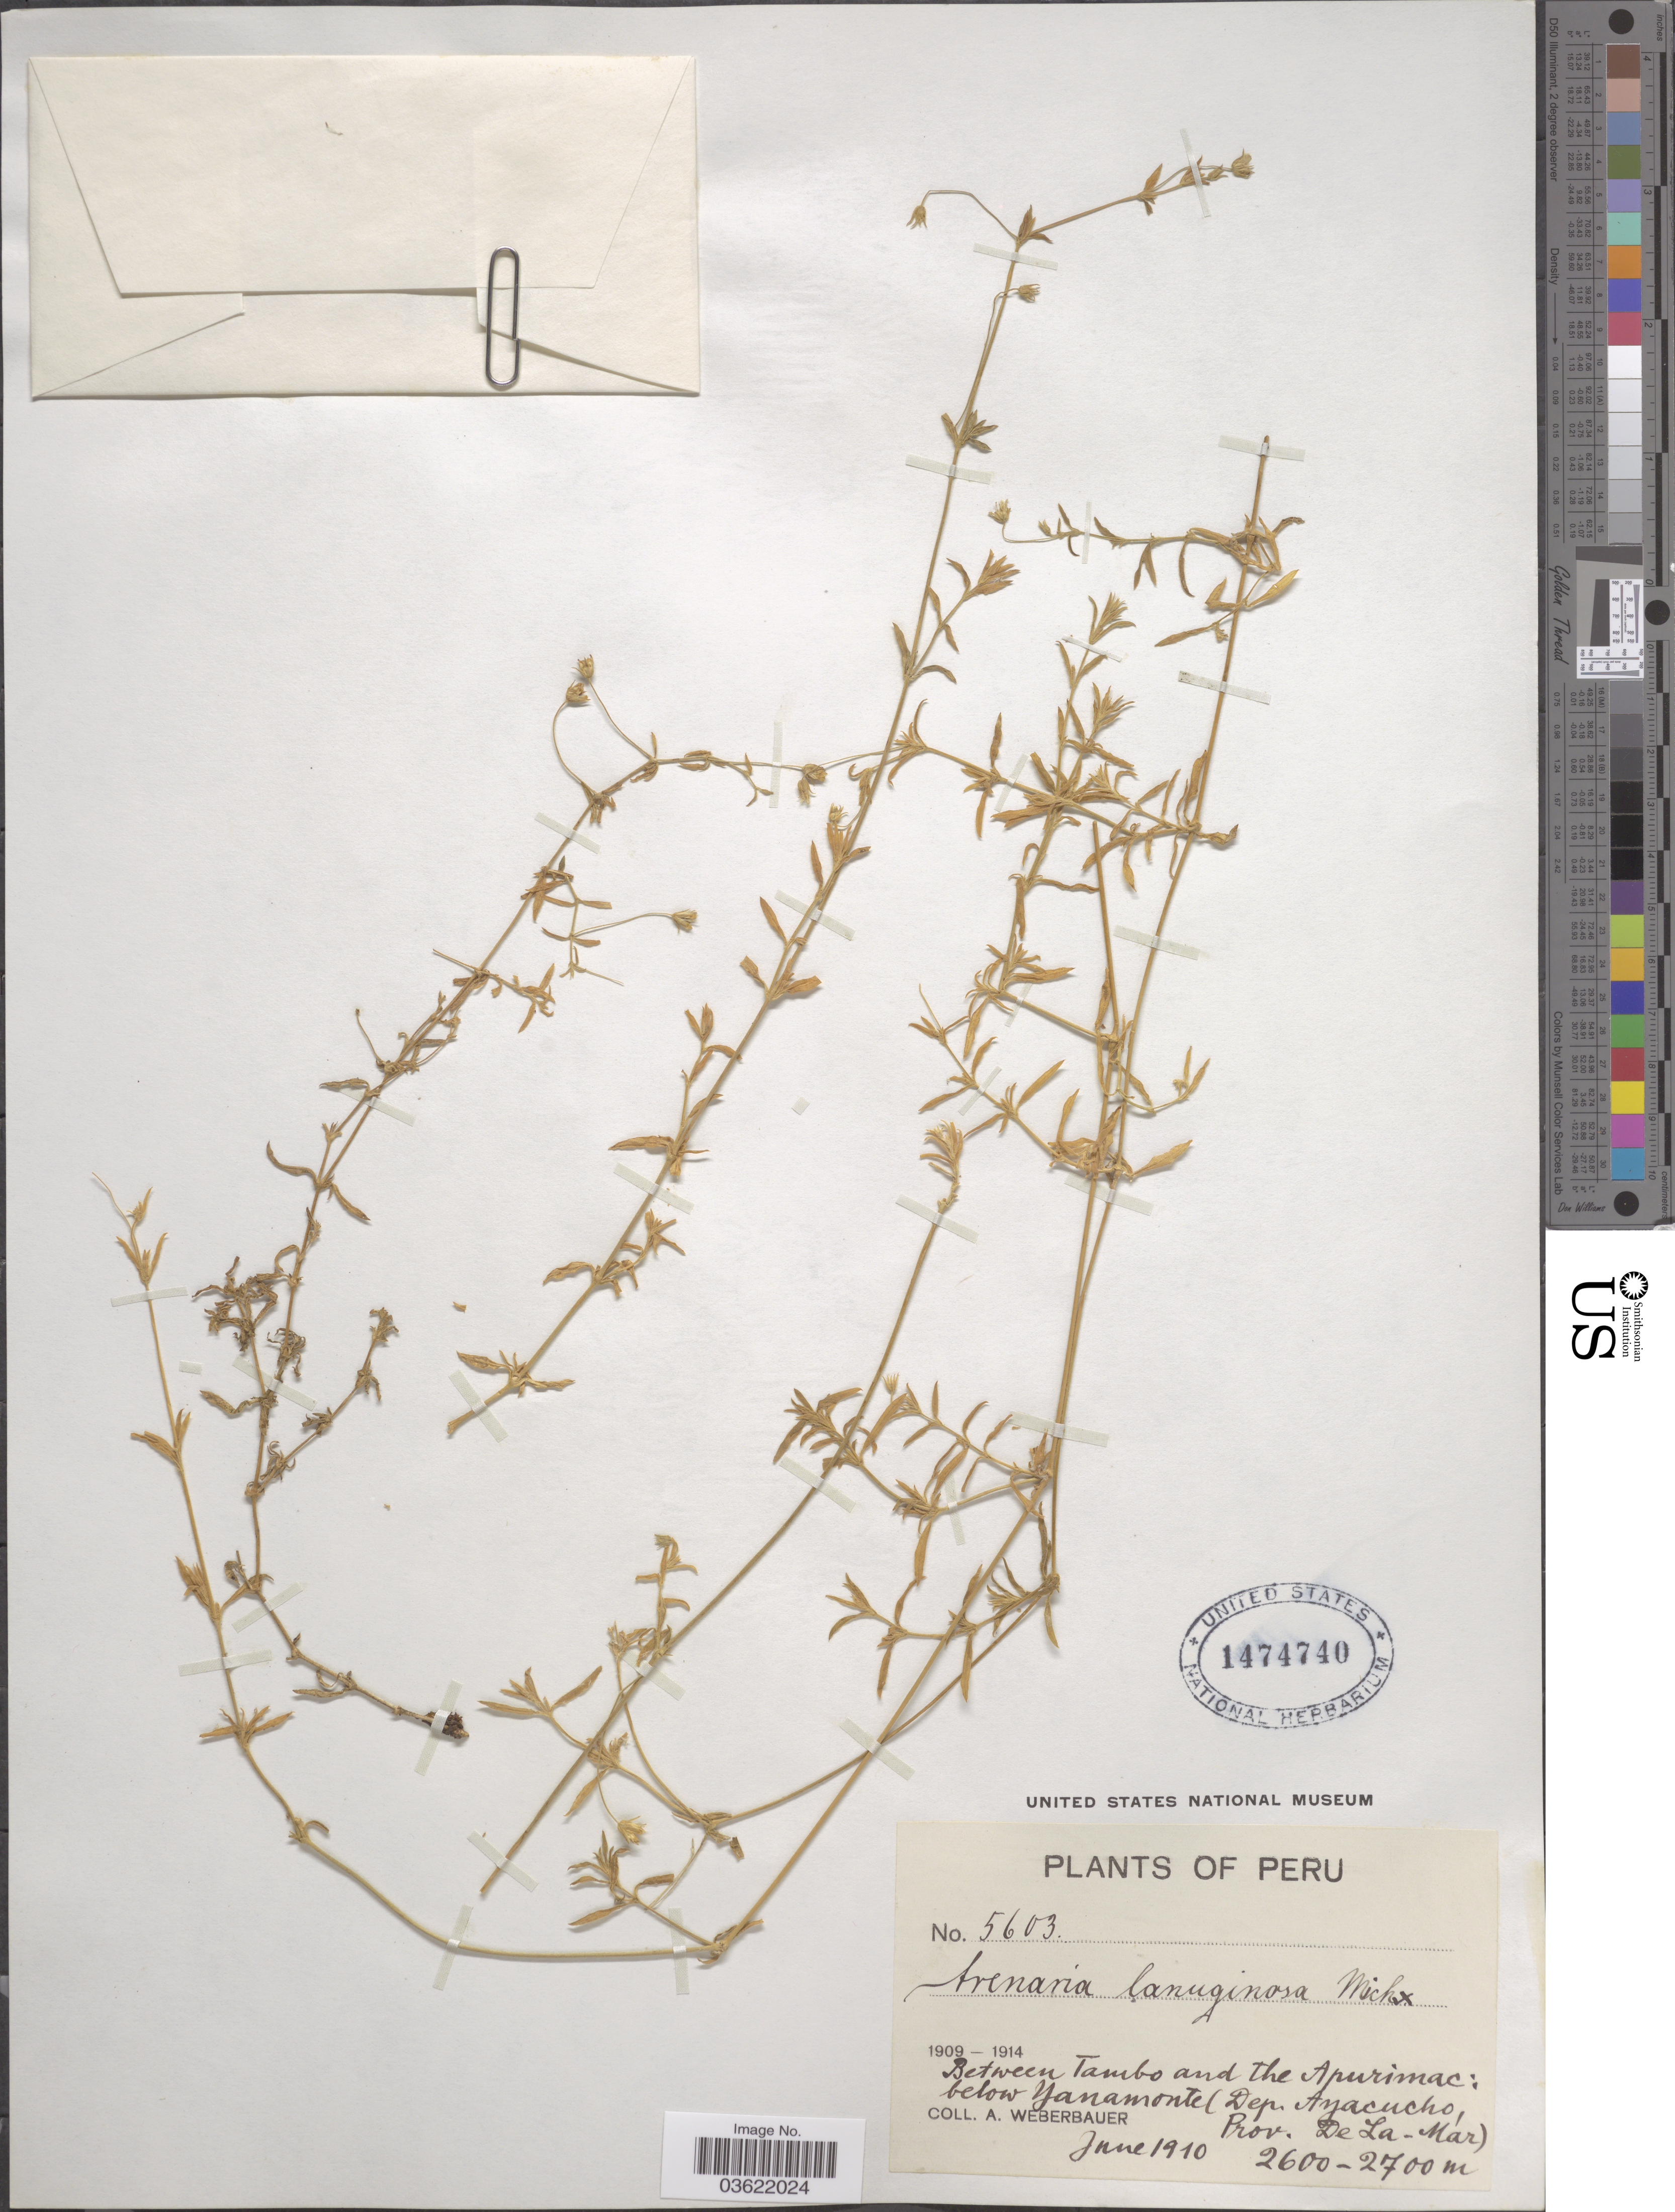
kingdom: Plantae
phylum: Tracheophyta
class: Magnoliopsida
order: Caryophyllales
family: Caryophyllaceae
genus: Arenaria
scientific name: Arenaria lanuginosa var. megalantha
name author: Rohrb.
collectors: A. Weberbauer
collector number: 5603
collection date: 1910-06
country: Peru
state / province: Ayacucho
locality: Between Tambo and the Apurimac: below Yanamonte (Dep. Ayacucho, Prov. De La - Mar).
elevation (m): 2600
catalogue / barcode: US 1474740